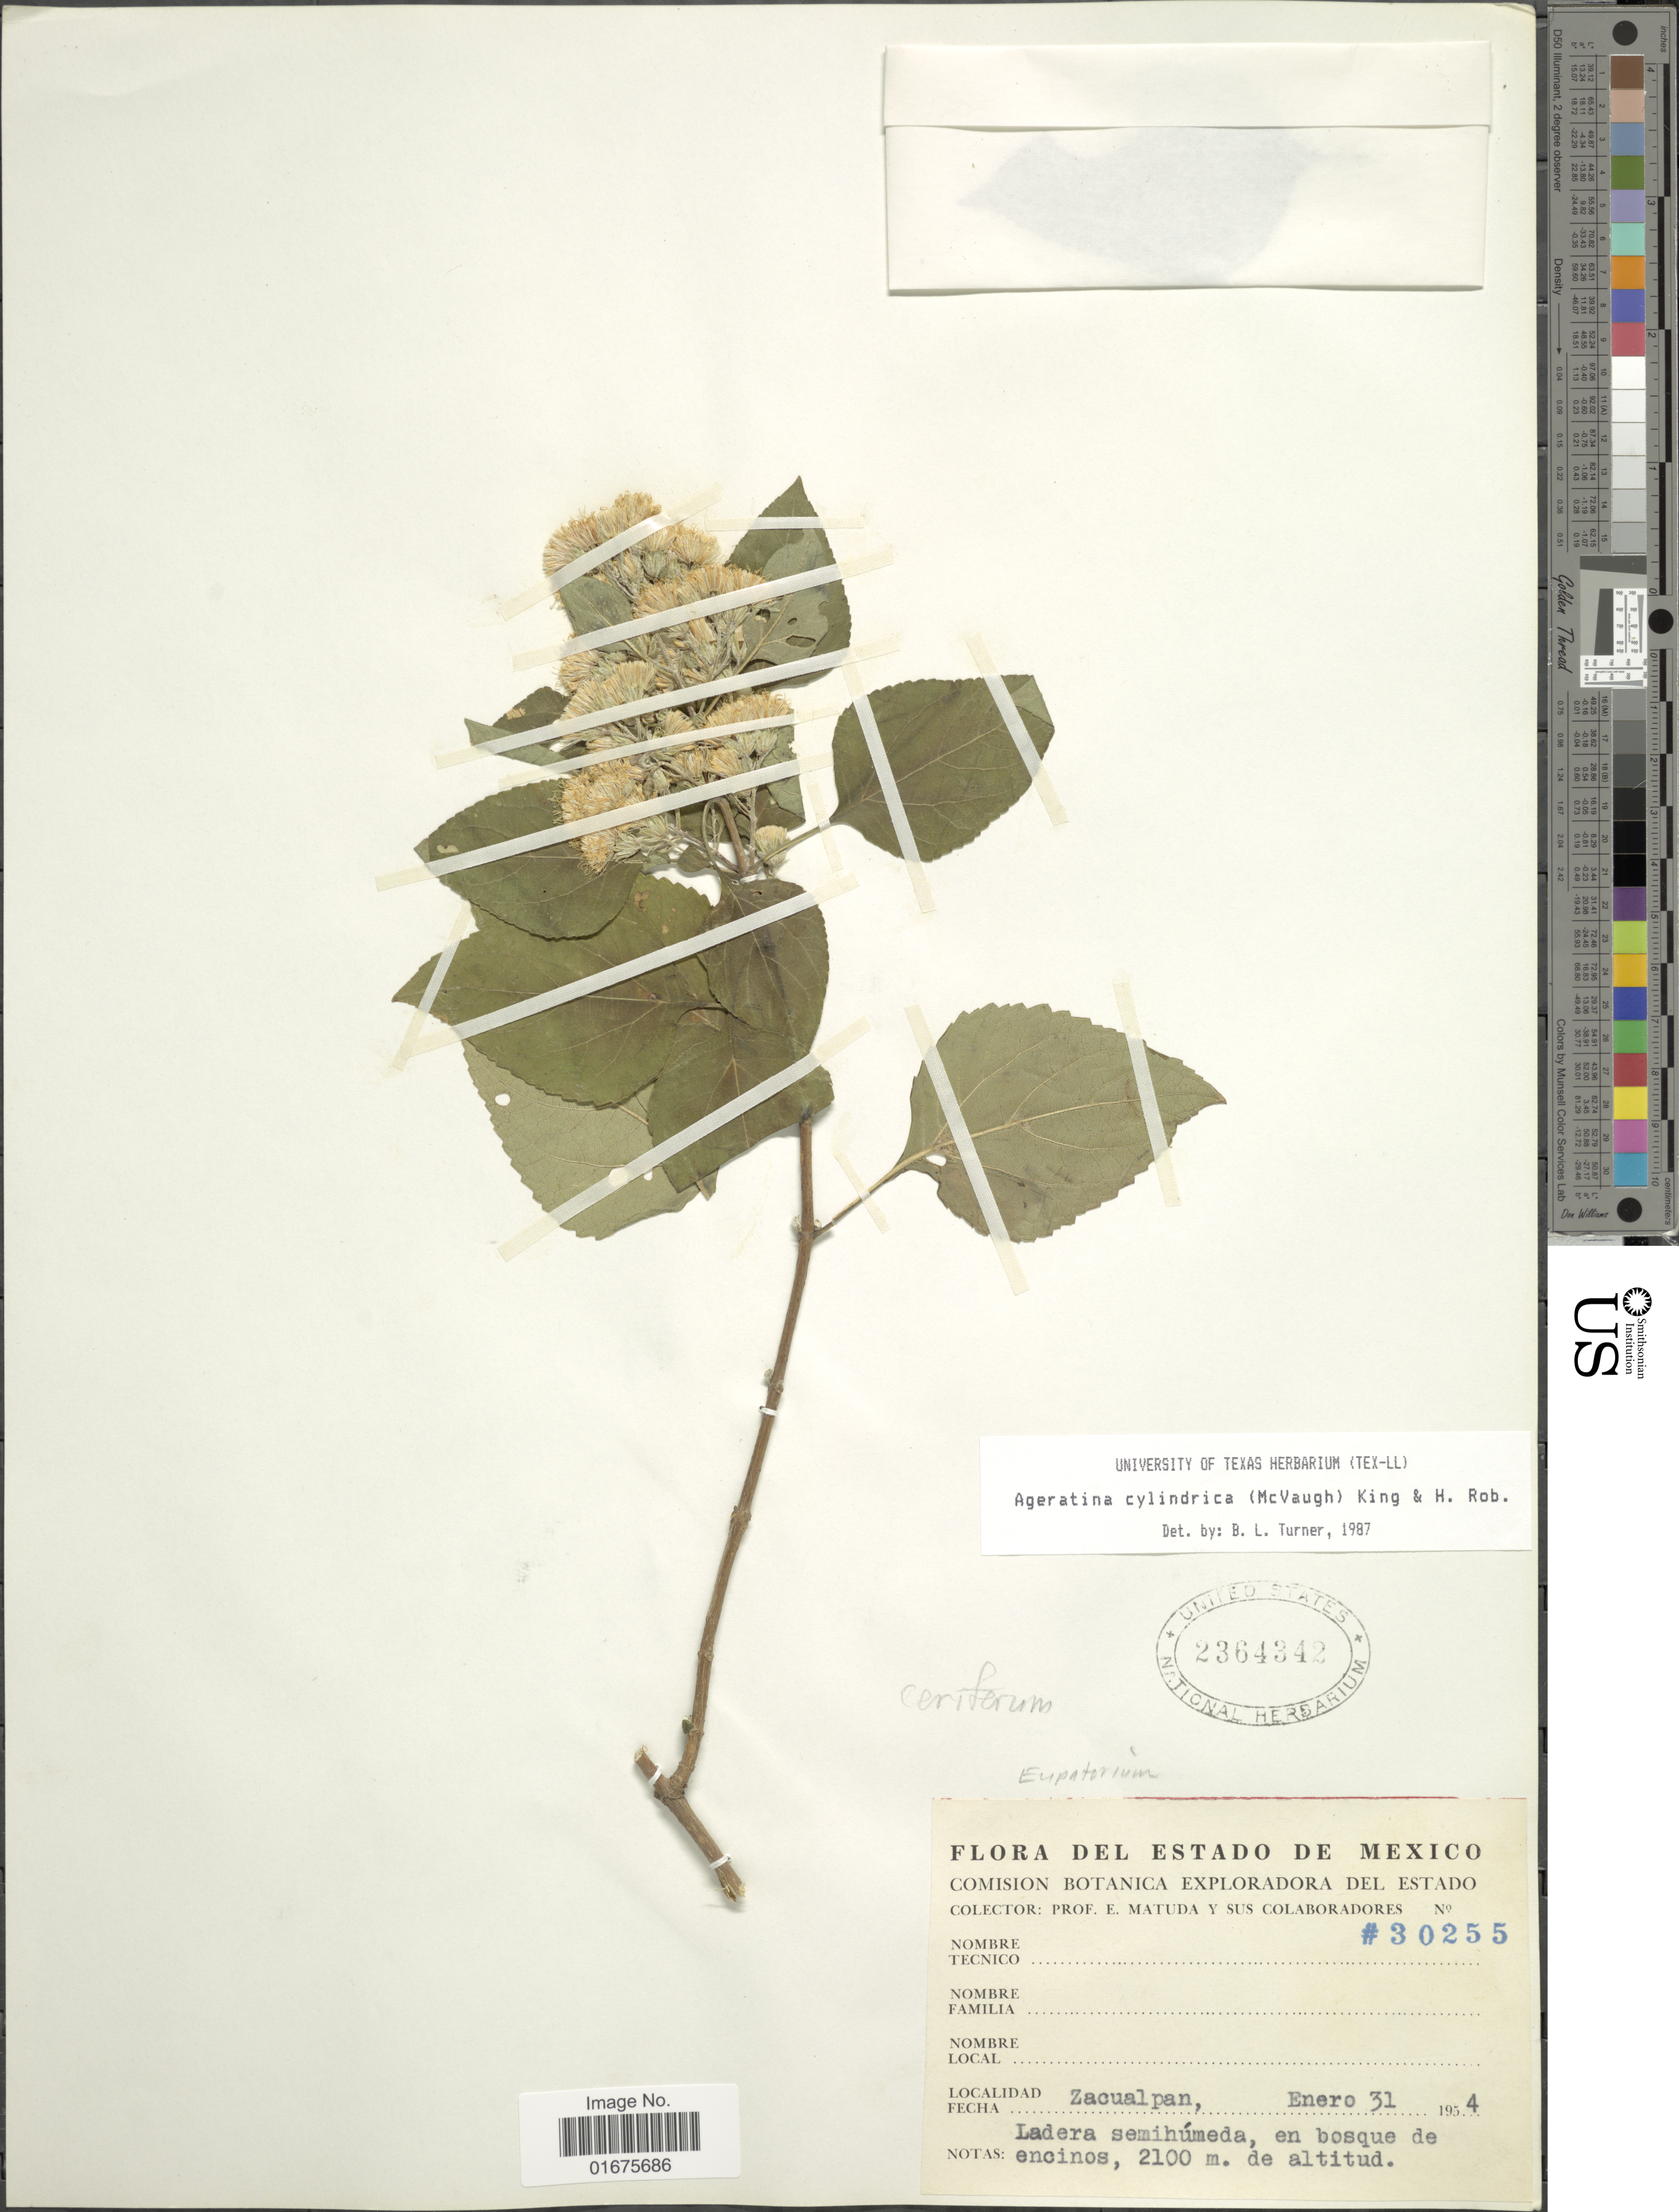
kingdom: Plantae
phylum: Tracheophyta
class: Magnoliopsida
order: Asterales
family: Asteraceae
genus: Ageratina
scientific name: Ageratina cylindrica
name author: (Mc Vaugh) R.M. King & H. Rob.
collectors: E. Matuda & et al.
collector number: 30255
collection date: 1954-01-31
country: Mexico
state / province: México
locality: Zacualpan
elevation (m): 2100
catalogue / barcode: US 2364342